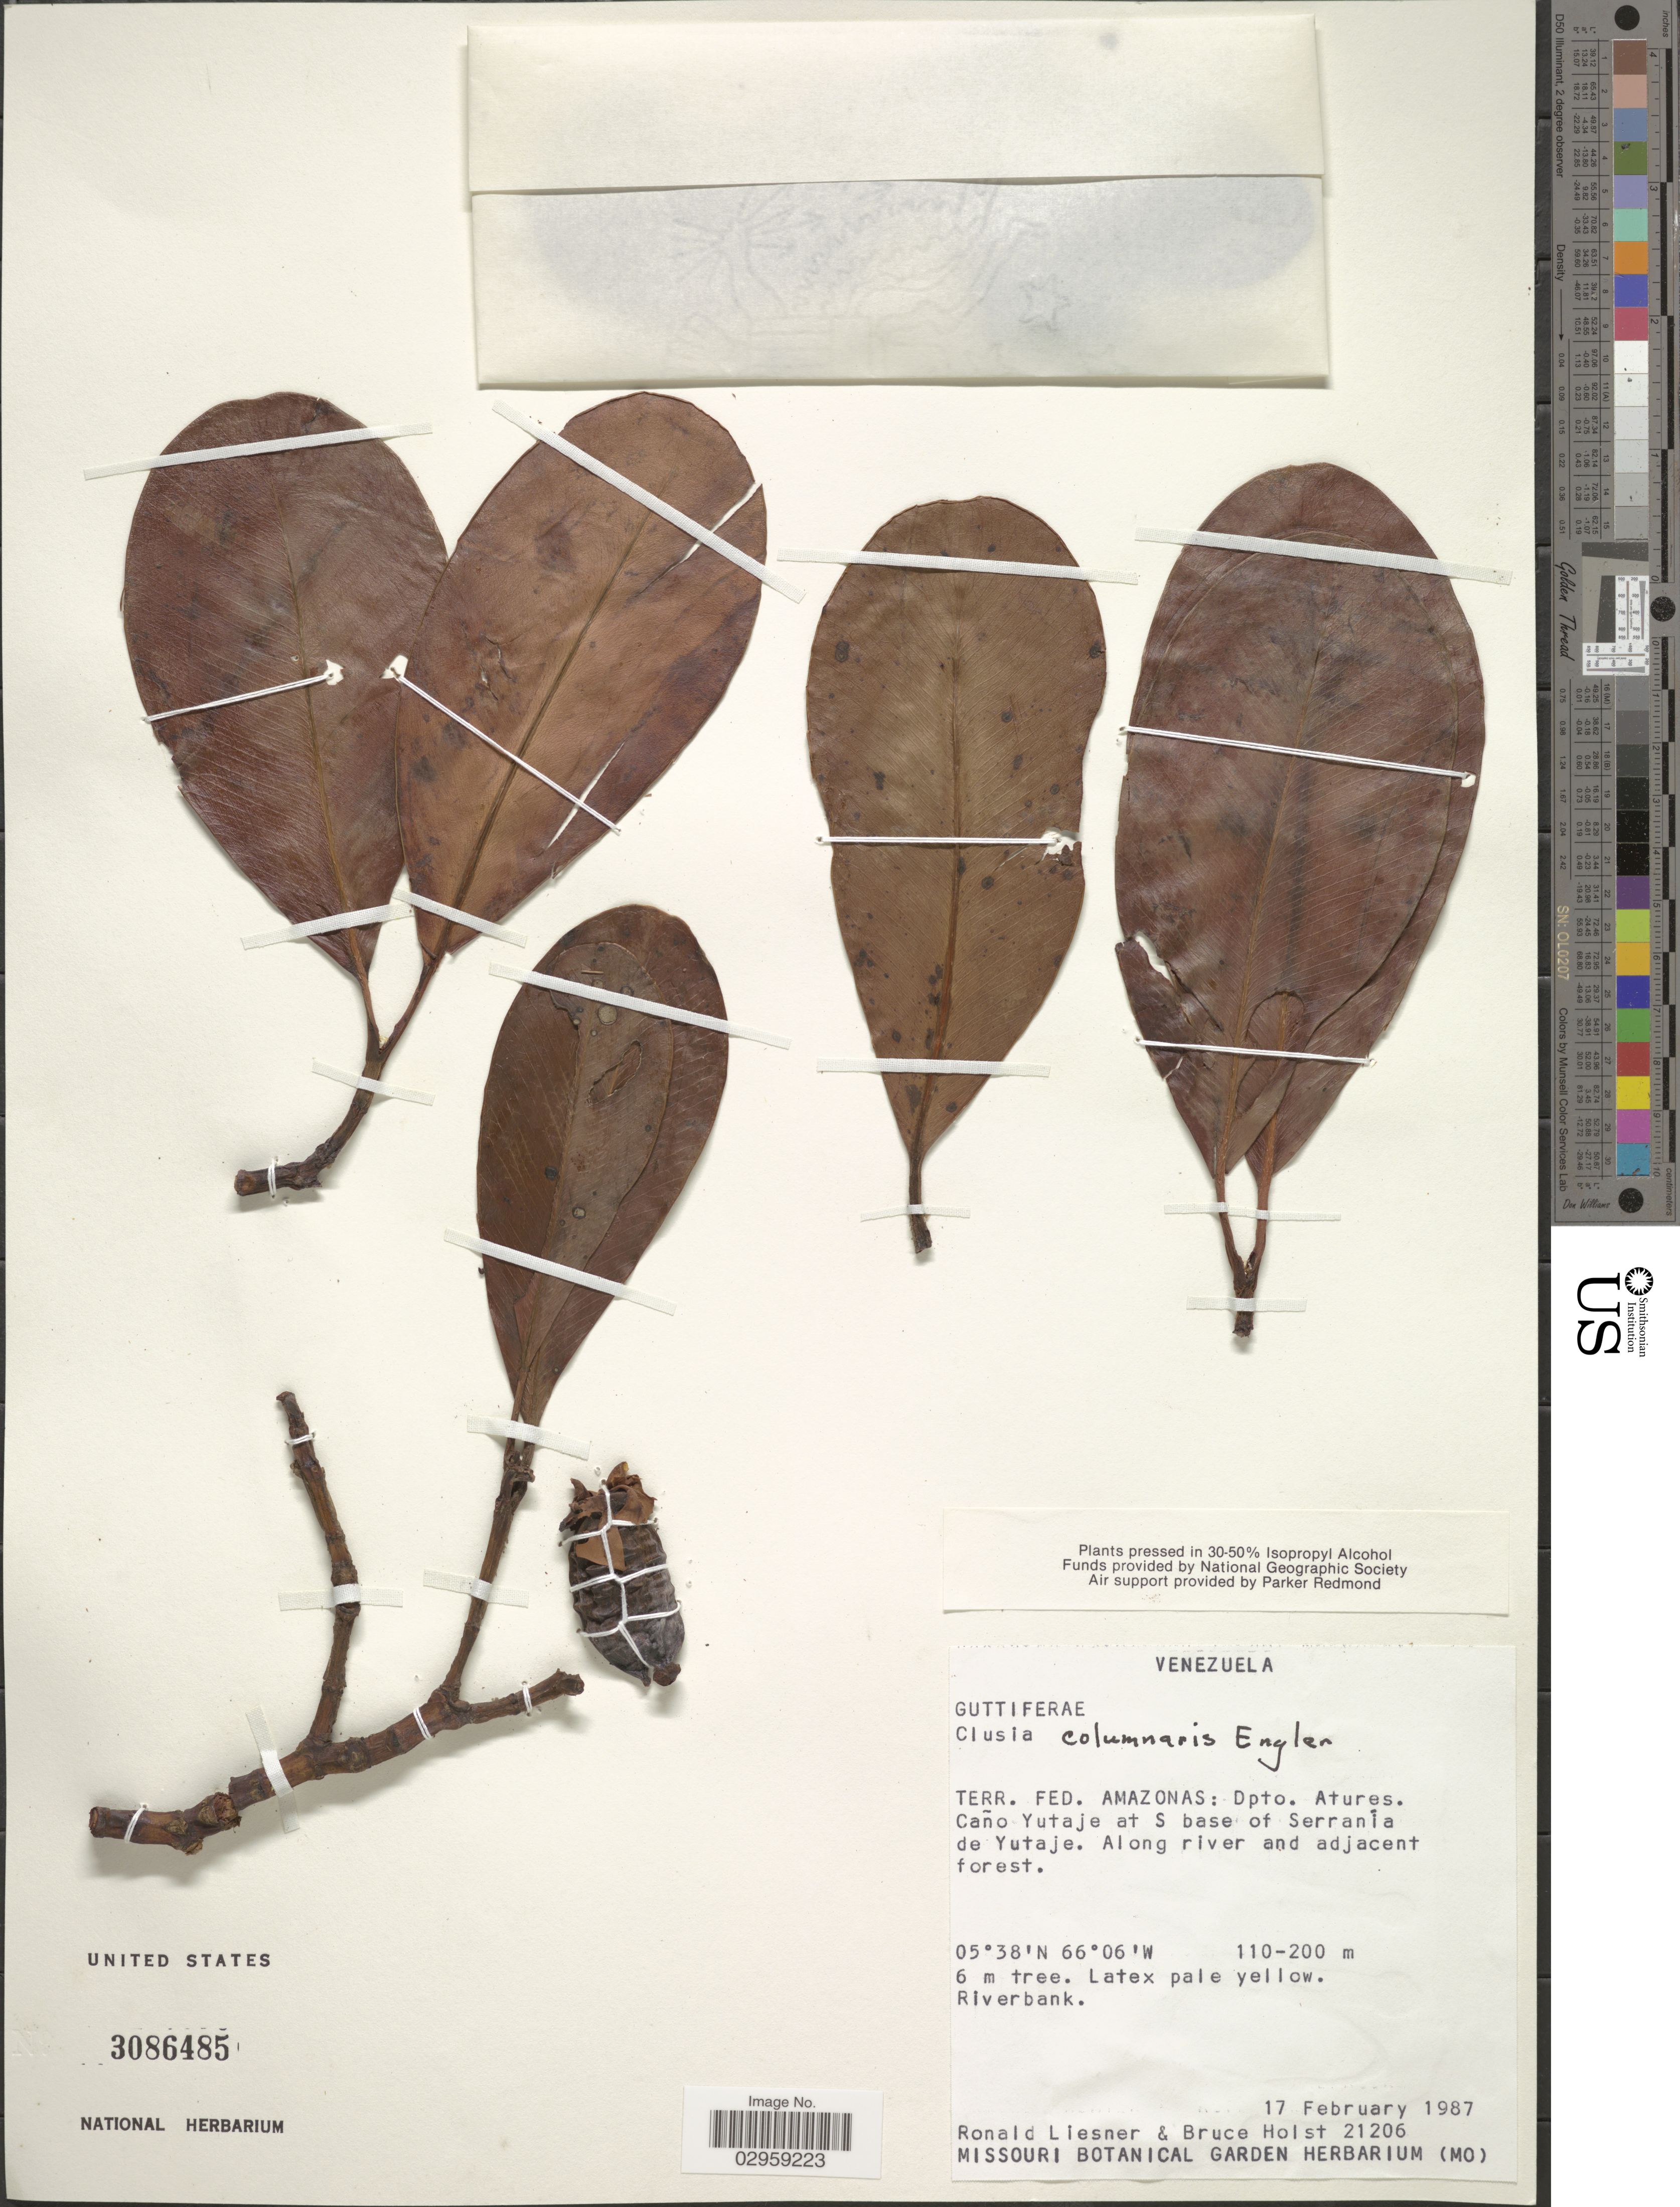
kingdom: Plantae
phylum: Tracheophyta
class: Magnoliopsida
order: Malpighiales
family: Clusiaceae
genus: Clusia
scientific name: Clusia columnaris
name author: Engl.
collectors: R. L. Liesner & B. Holst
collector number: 21206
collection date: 1987-02-17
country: Venezuela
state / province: Amazonas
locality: Terr. Fed. Amazonas. Dpto. Atures. Caño Yutaje. Along river and adjacent forest.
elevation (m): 110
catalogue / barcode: US 3086485